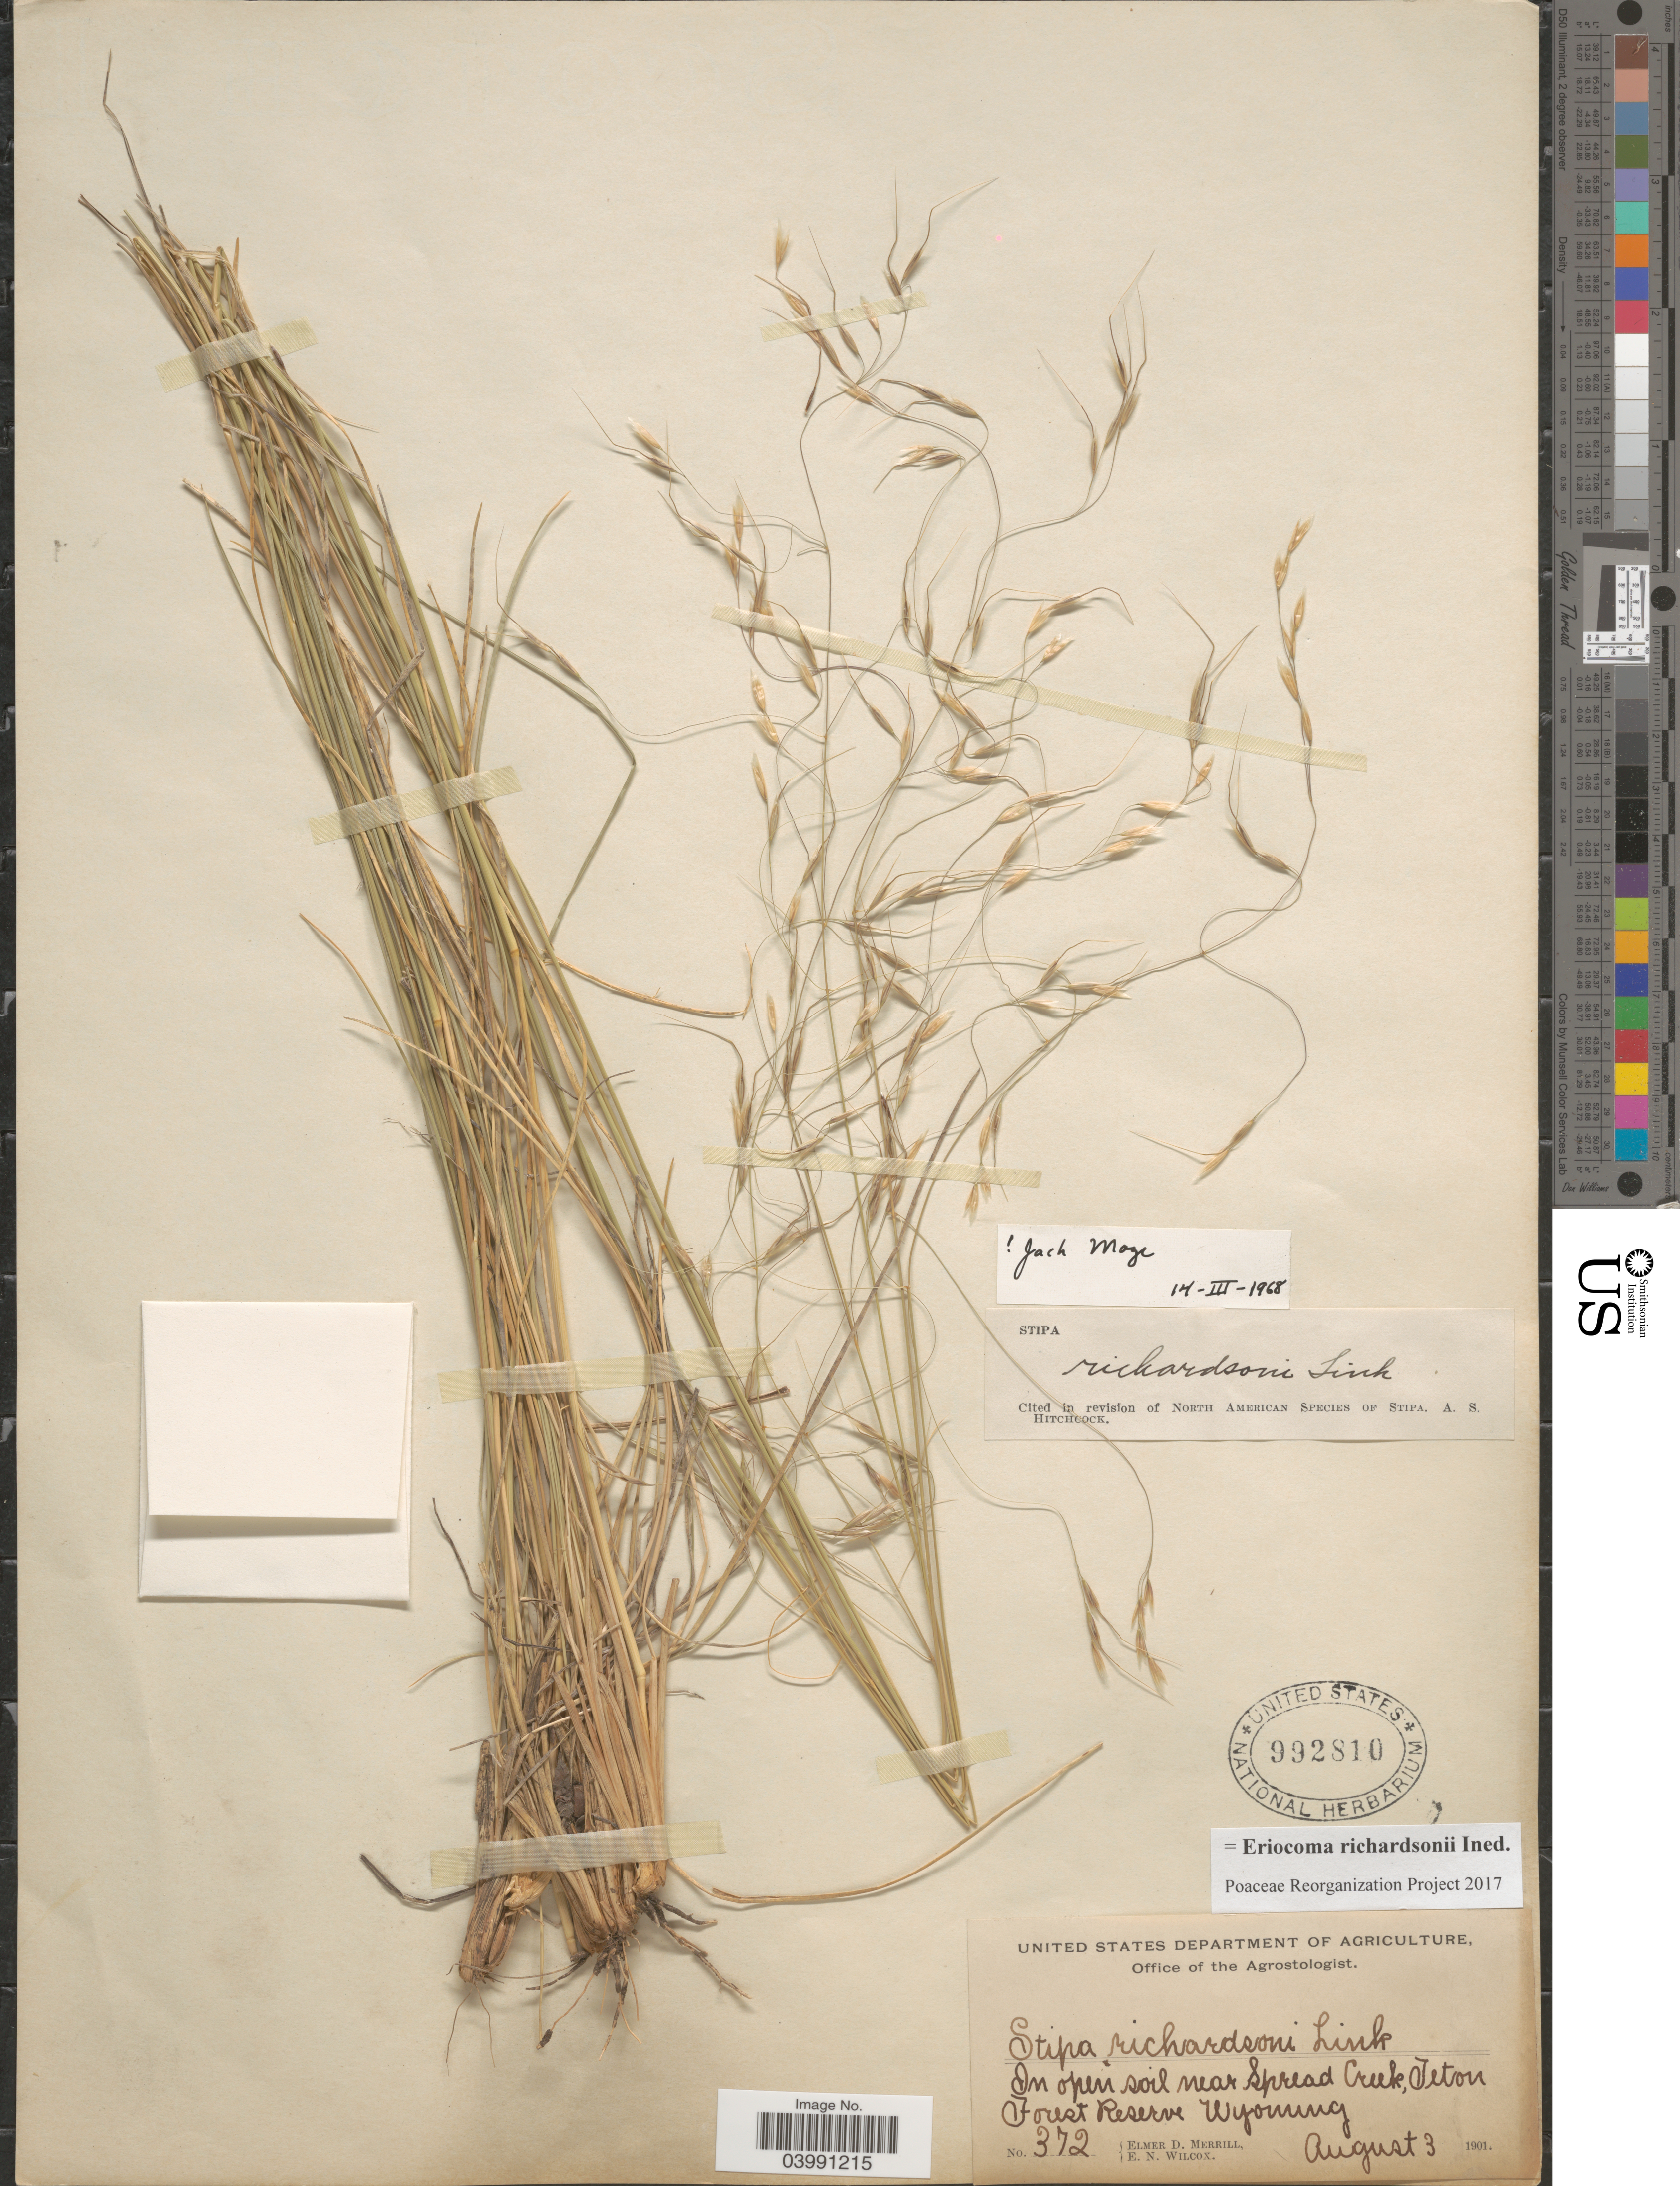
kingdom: Plantae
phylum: Tracheophyta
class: Liliopsida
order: Poales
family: Poaceae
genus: Eriocoma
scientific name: Eriocoma richardsonii ined.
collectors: E. D. Merrill & E. Wilcox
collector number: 372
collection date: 1901-08-03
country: United States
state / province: Wyoming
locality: In open soil near Spread Creek, Teton Forest Reserve.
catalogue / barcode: US 992810